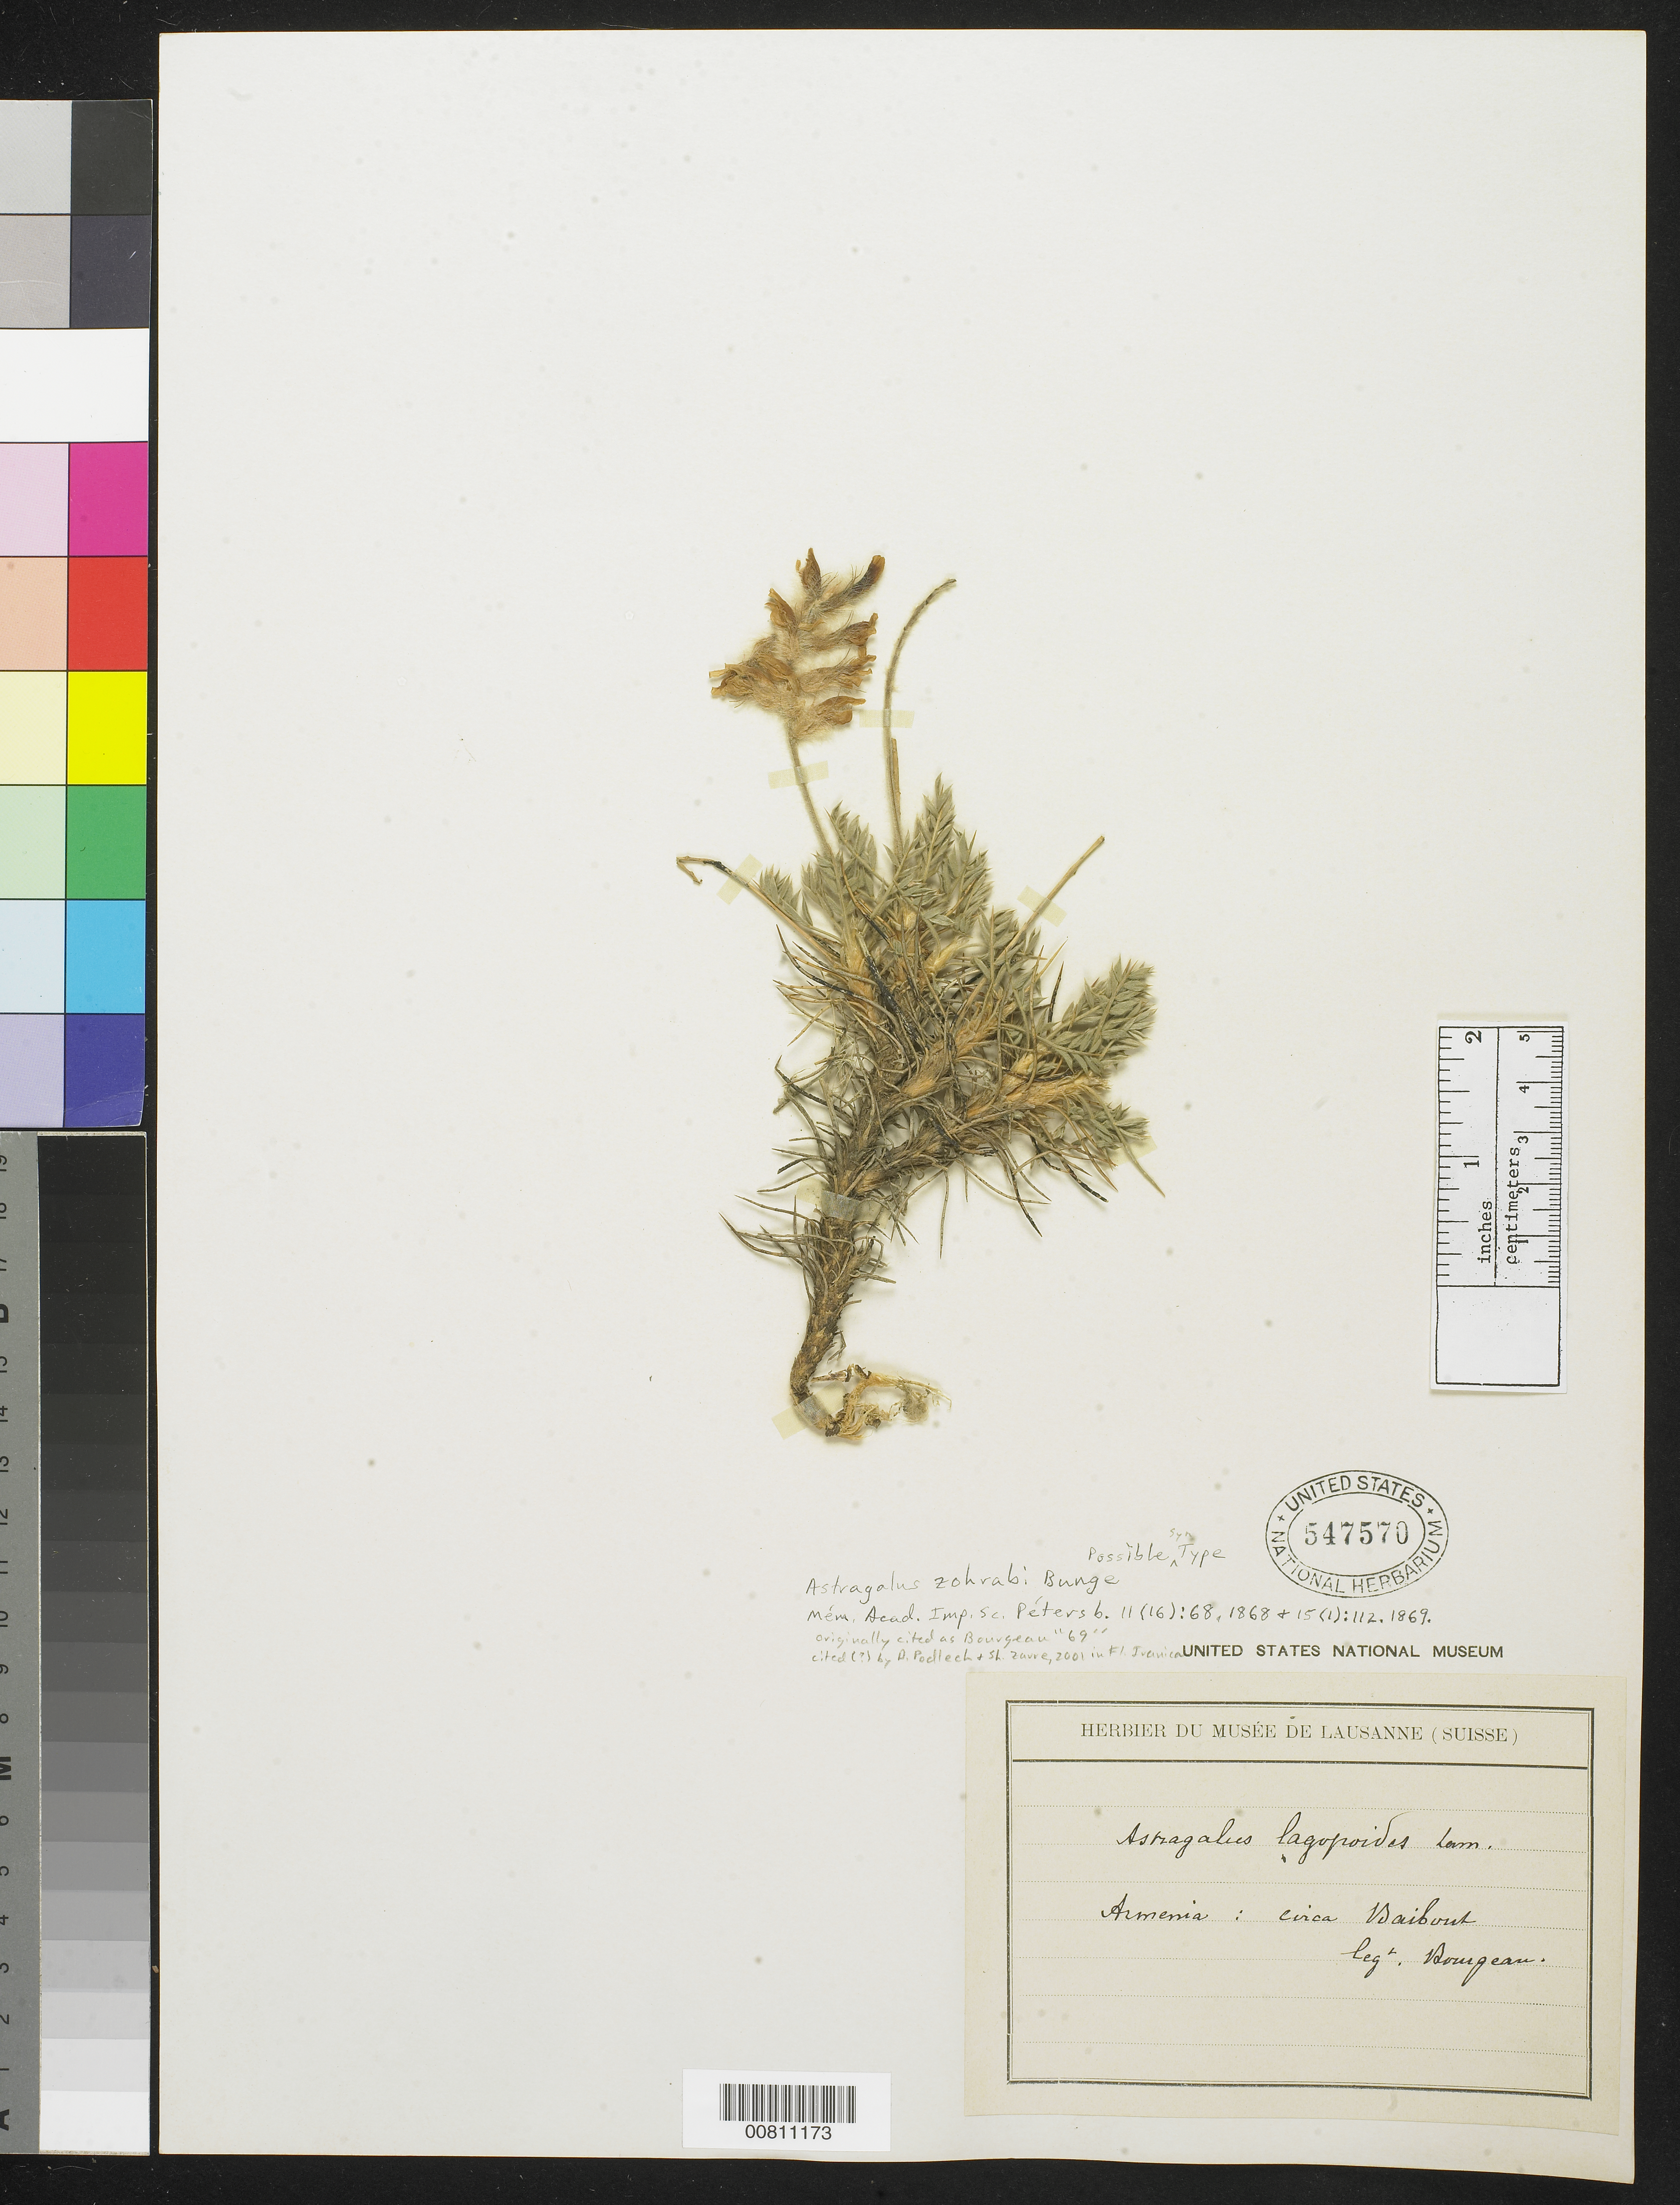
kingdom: Plantae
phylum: Tracheophyta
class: Magnoliopsida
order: Fabales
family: Fabaceae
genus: Astragalus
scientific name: Astragalus zohrabi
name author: Bunge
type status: Possible Syntype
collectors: E. Bourgeau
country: Armenia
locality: Armenia: circa Baibout.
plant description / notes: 1868, in key; full description, Mem. Acad. Imp. Sci. Saint-Petersbourg 15(1): 112 (1869).; Protologue cites Bourgeau 69.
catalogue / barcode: US 547570